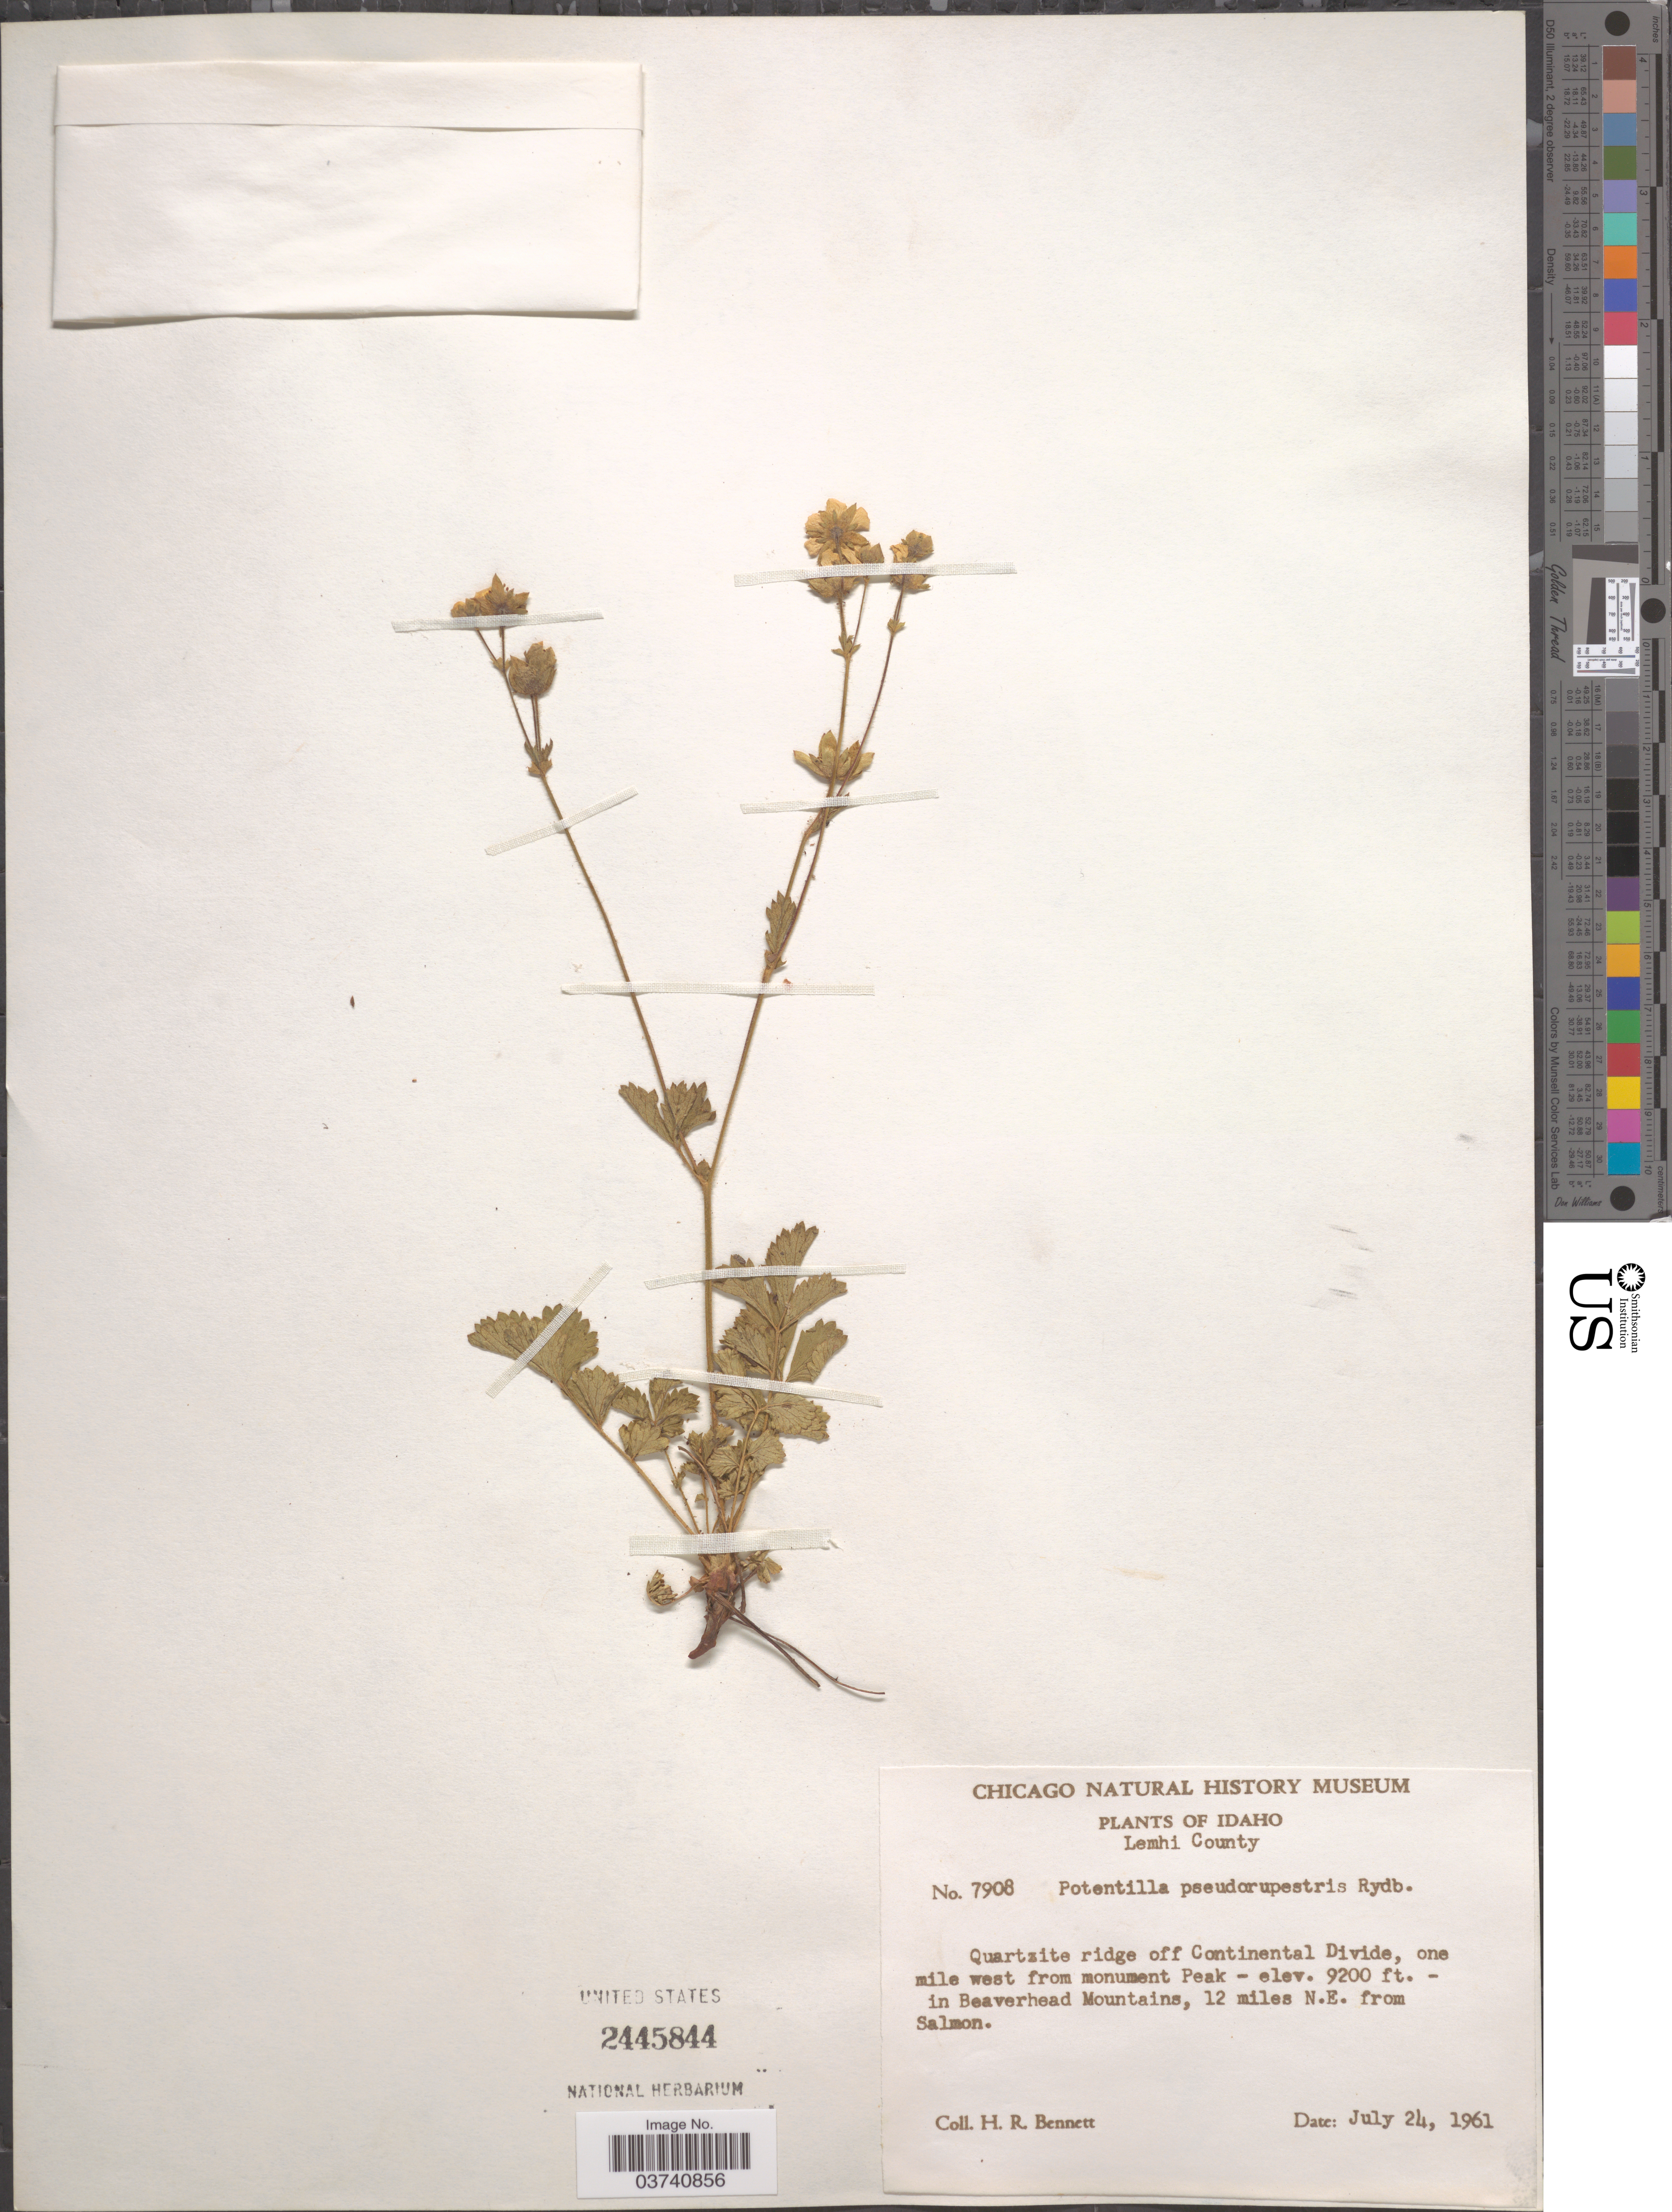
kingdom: Plantae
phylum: Tracheophyta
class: Magnoliopsida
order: Rosales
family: Rosaceae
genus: Drymocallis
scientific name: Drymocallis pseudorupestris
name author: (Rydb.) Rydb.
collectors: H. R. Bennett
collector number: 7908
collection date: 1961-07-24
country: United States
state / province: Idaho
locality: Lemhi County. Quartzite ridge off Continental Divide, one mile west from monument Peak - in Beaverhead Mountains, 12 miles N.E. from Salmon.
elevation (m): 2804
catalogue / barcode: US 2445844